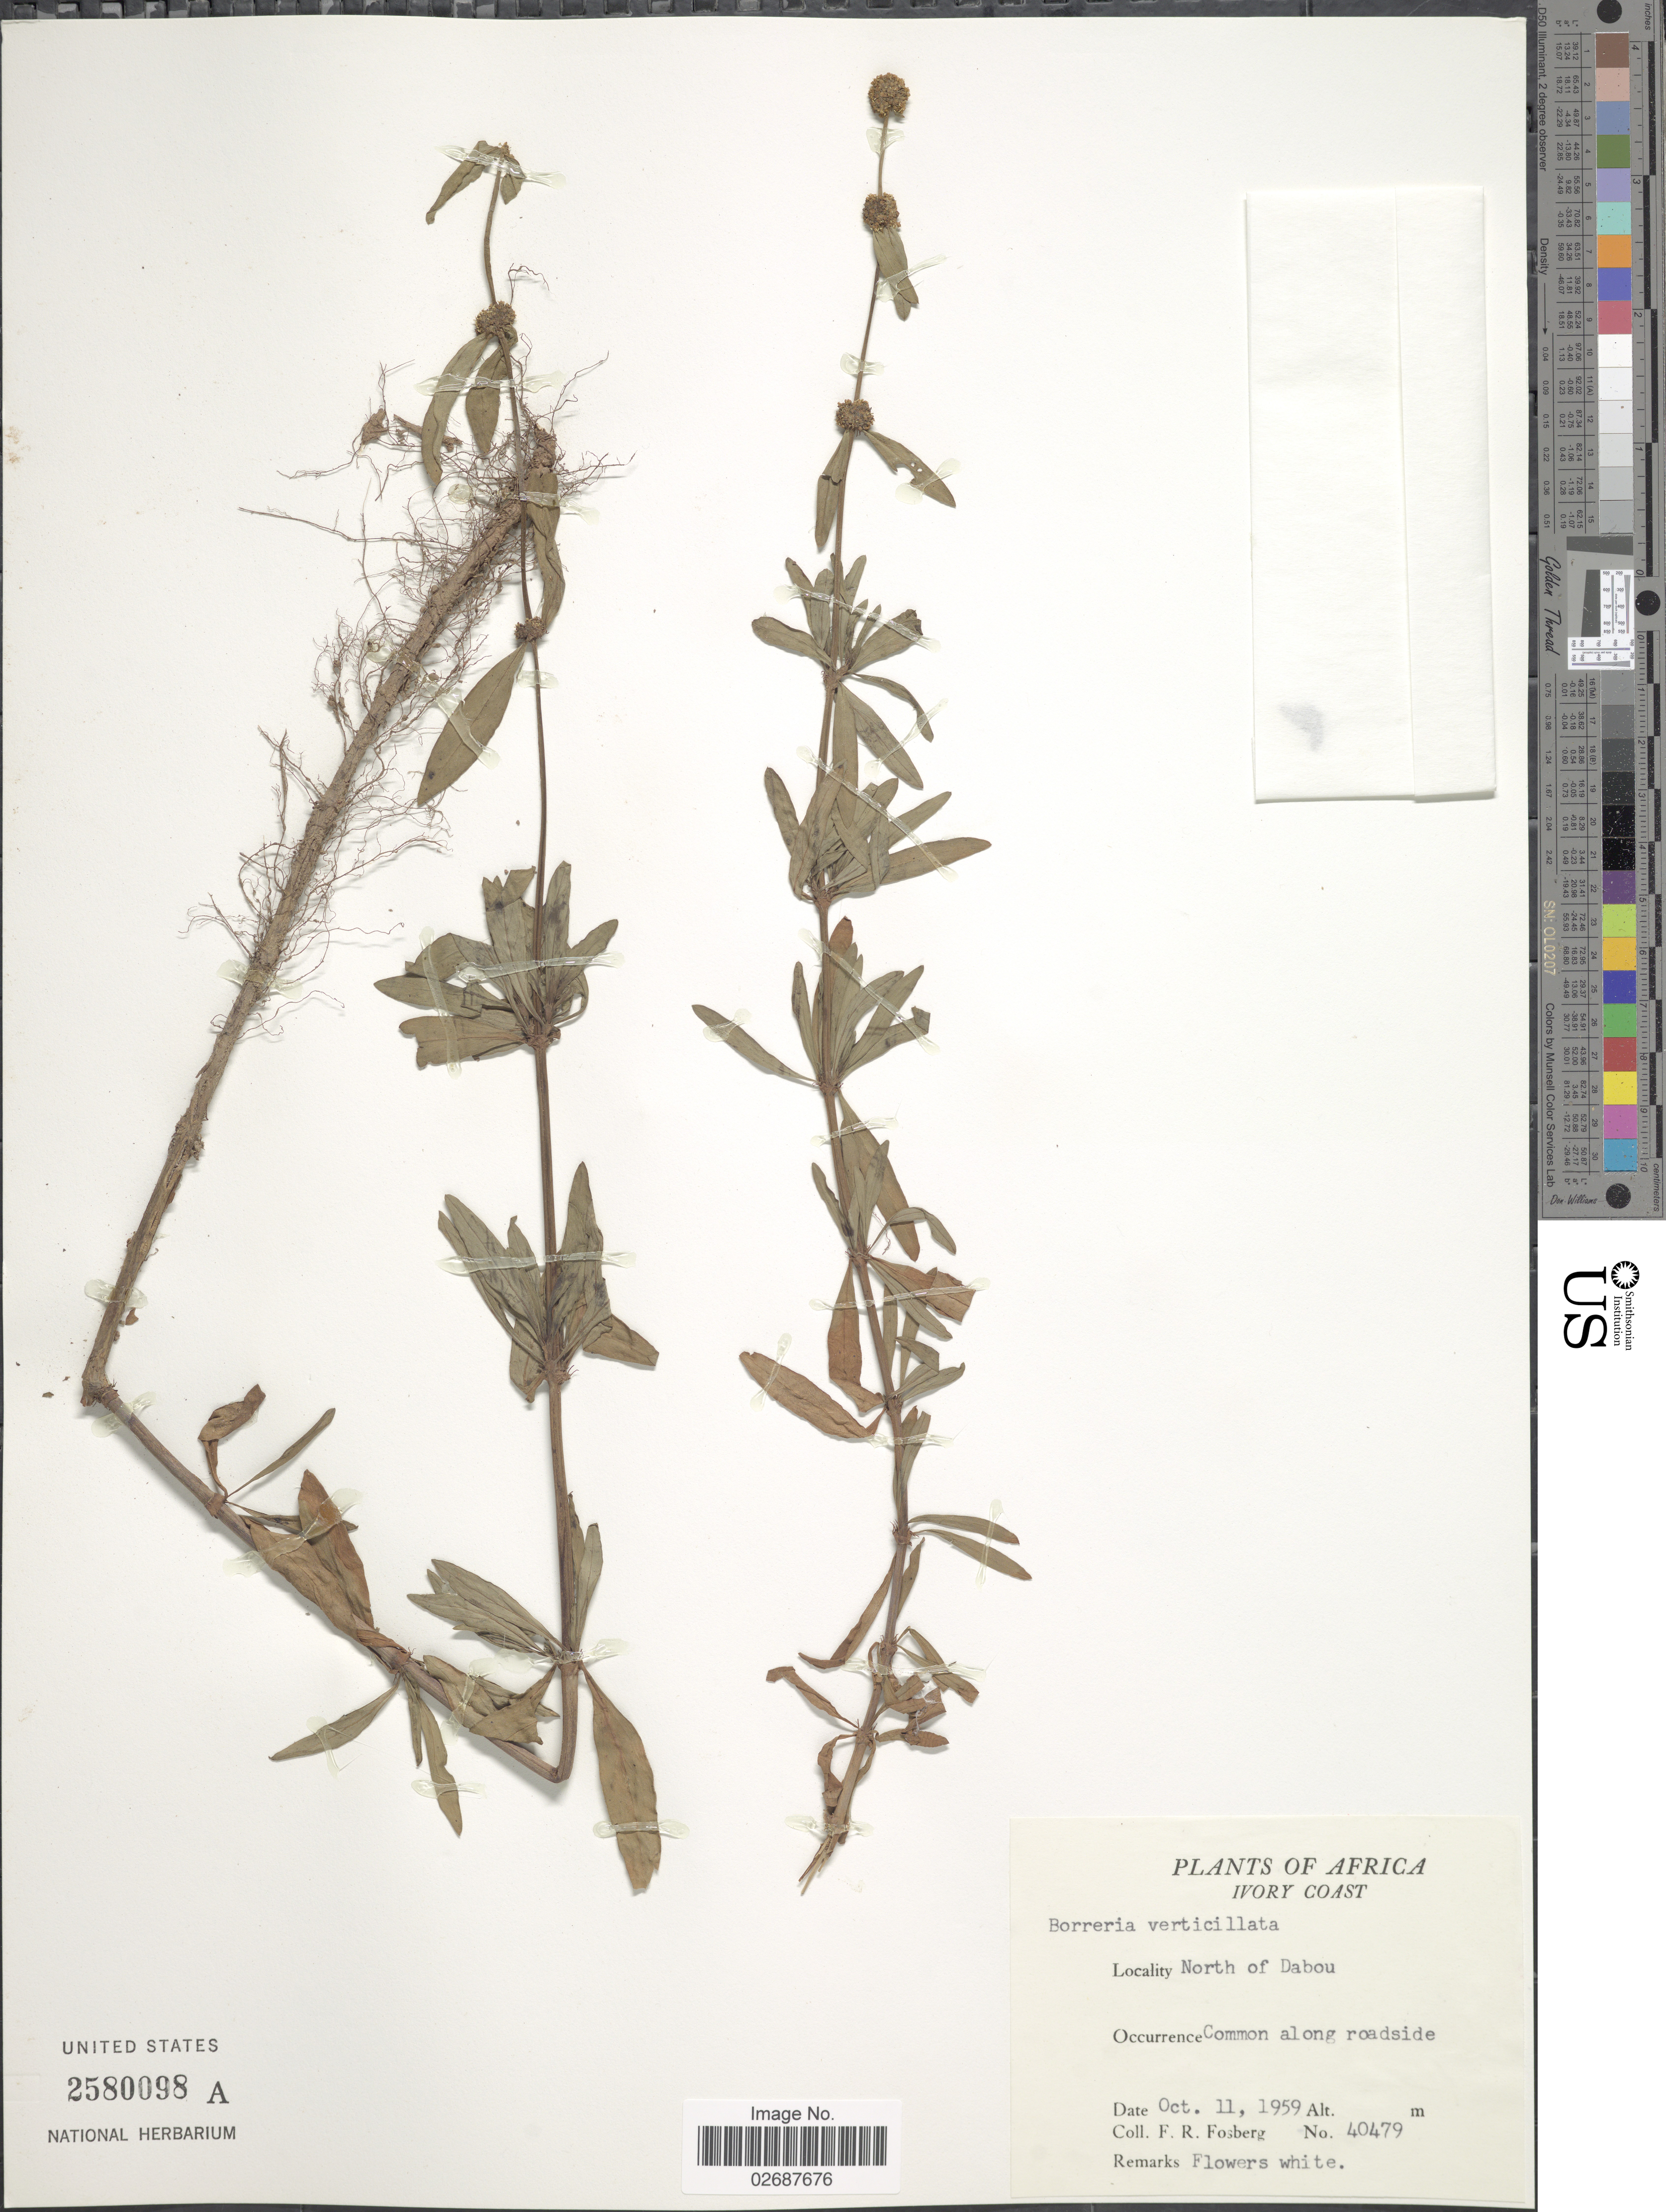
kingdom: Plantae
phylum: Tracheophyta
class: Magnoliopsida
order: Gentianales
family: Rubiaceae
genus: Borreria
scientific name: Borreria verticillata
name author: (L.) G. Mey.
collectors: F. R. Fosberg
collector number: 40479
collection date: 1959-10-11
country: Ivory Coast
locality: North of Dabou, common along roadside.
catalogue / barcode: US 2580098A